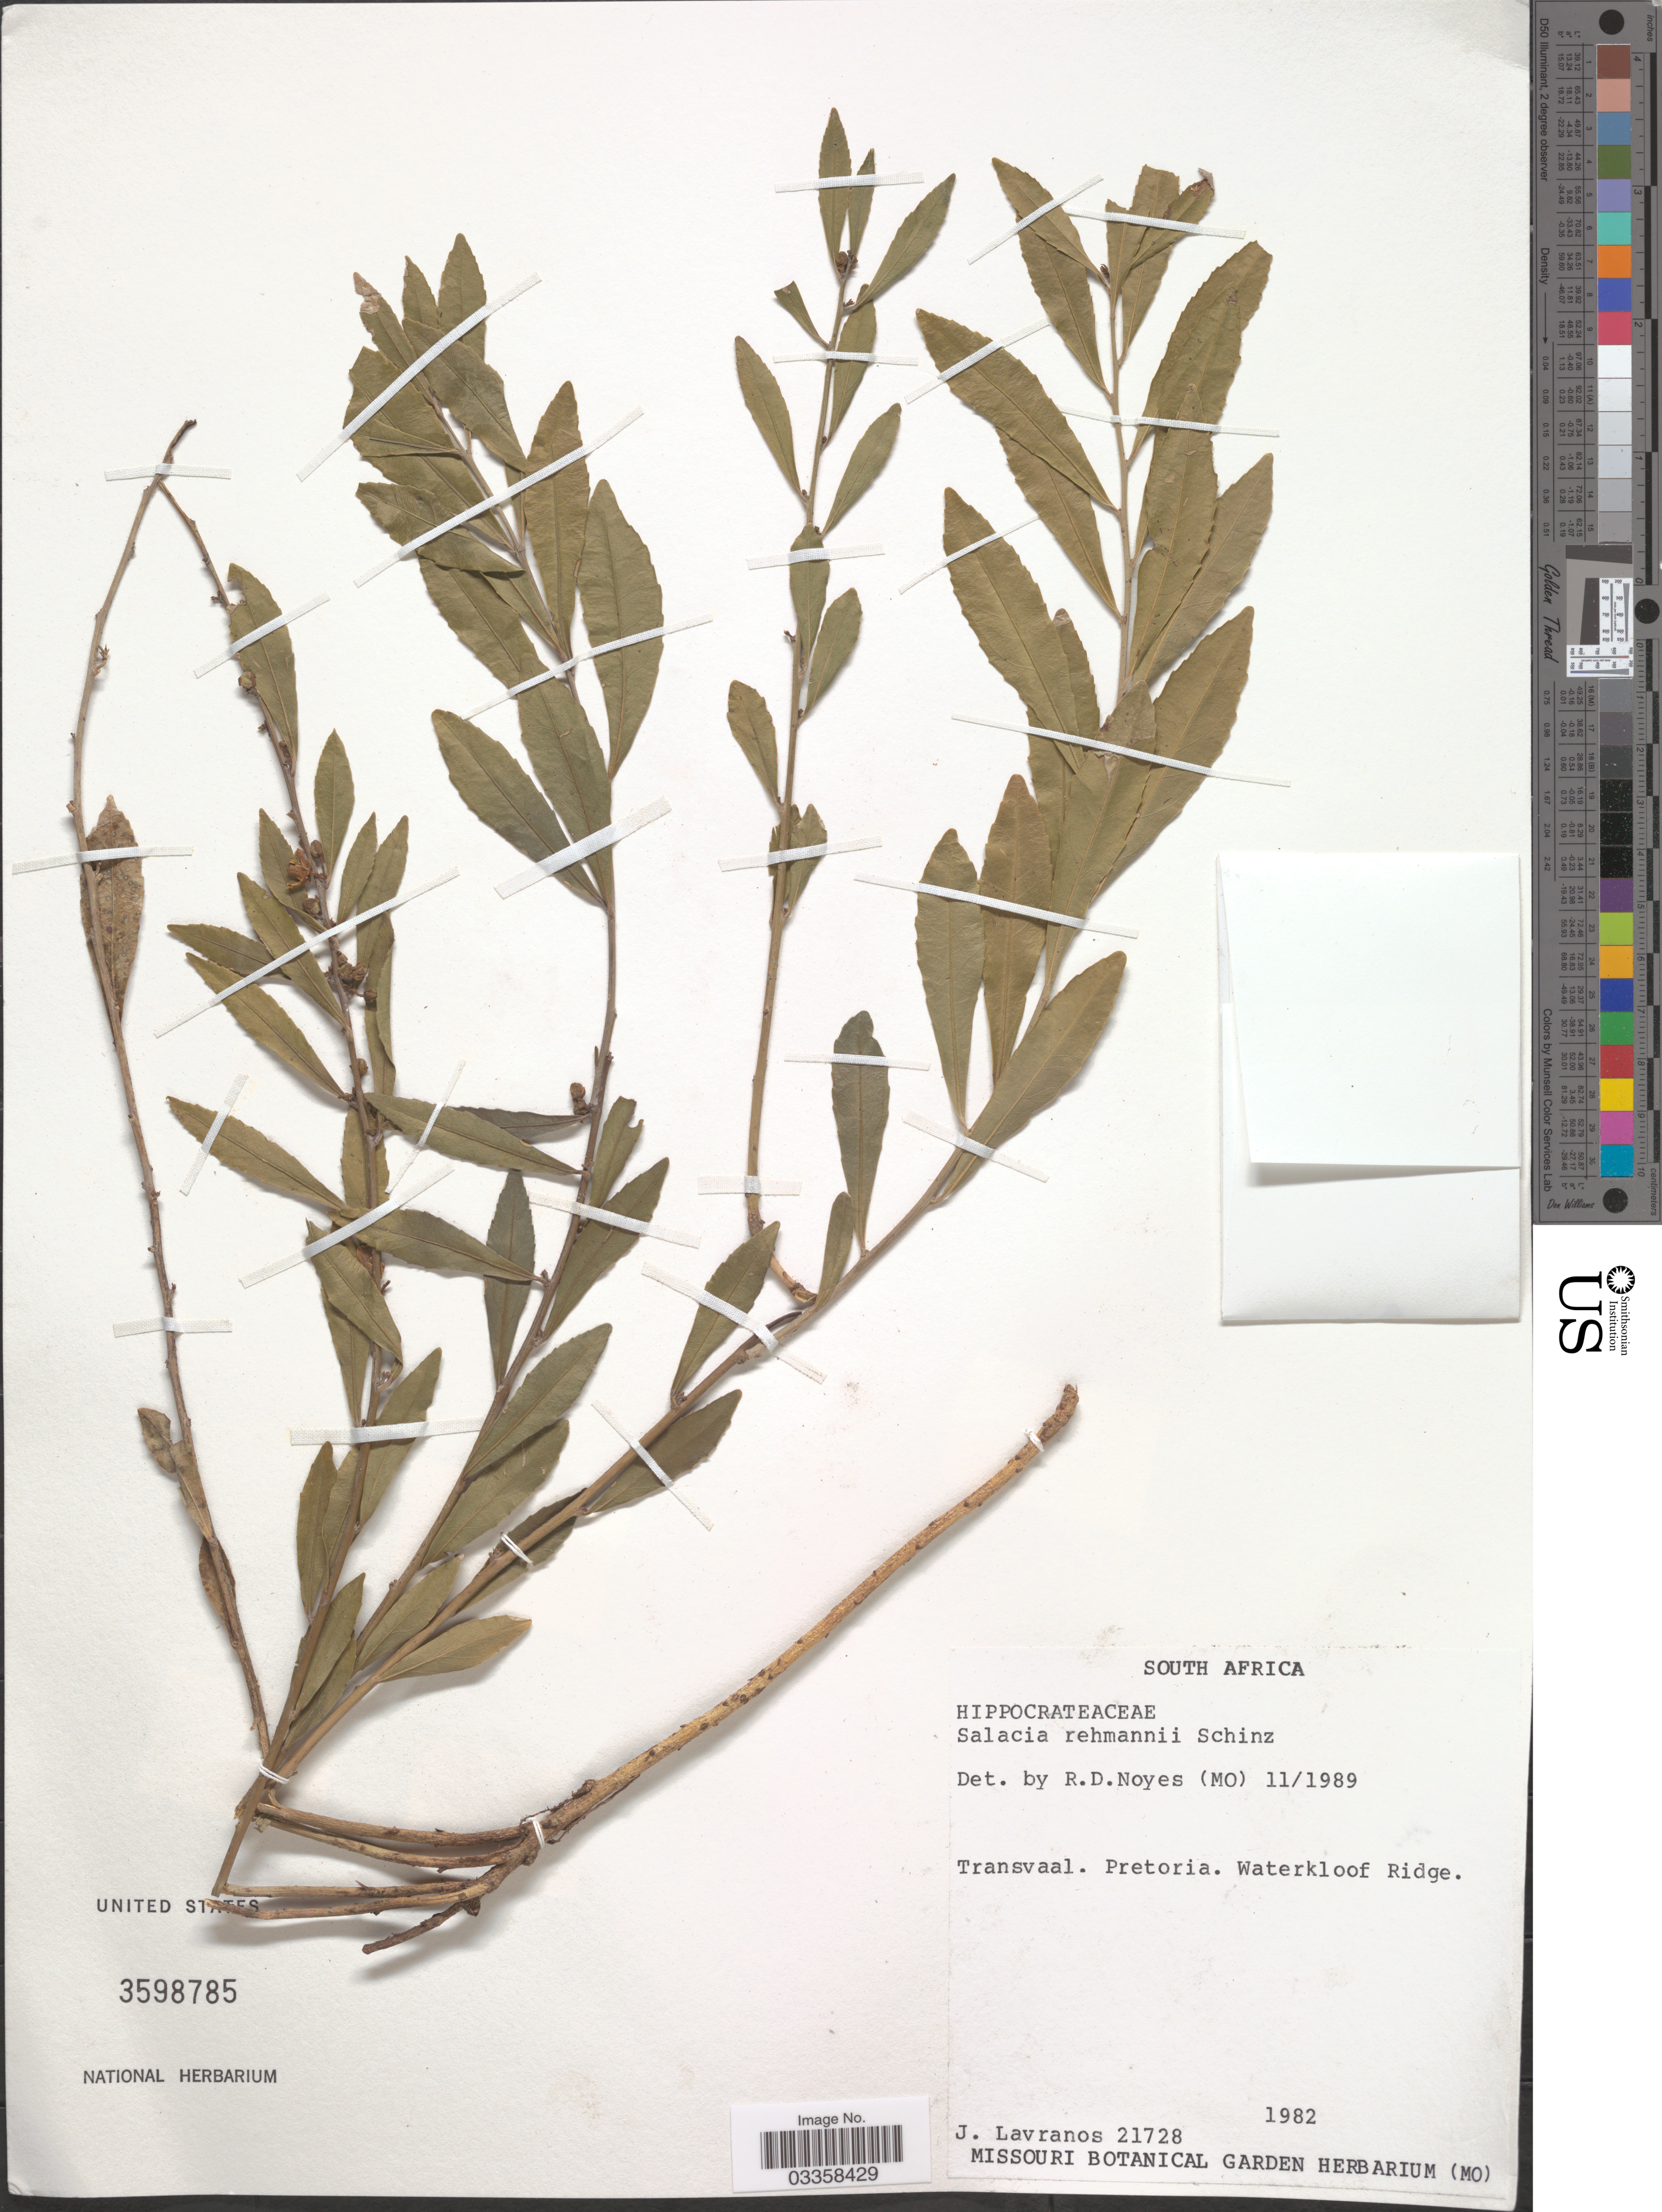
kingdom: Plantae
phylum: Tracheophyta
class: Magnoliopsida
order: Celastrales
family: Celastraceae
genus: Salacia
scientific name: Salacia rehmannii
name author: Schinz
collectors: J. Lavranos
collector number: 21728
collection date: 1982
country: South Africa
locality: Transvaal. Pretoria. Waterkloof Ridge.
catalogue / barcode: US 3598785